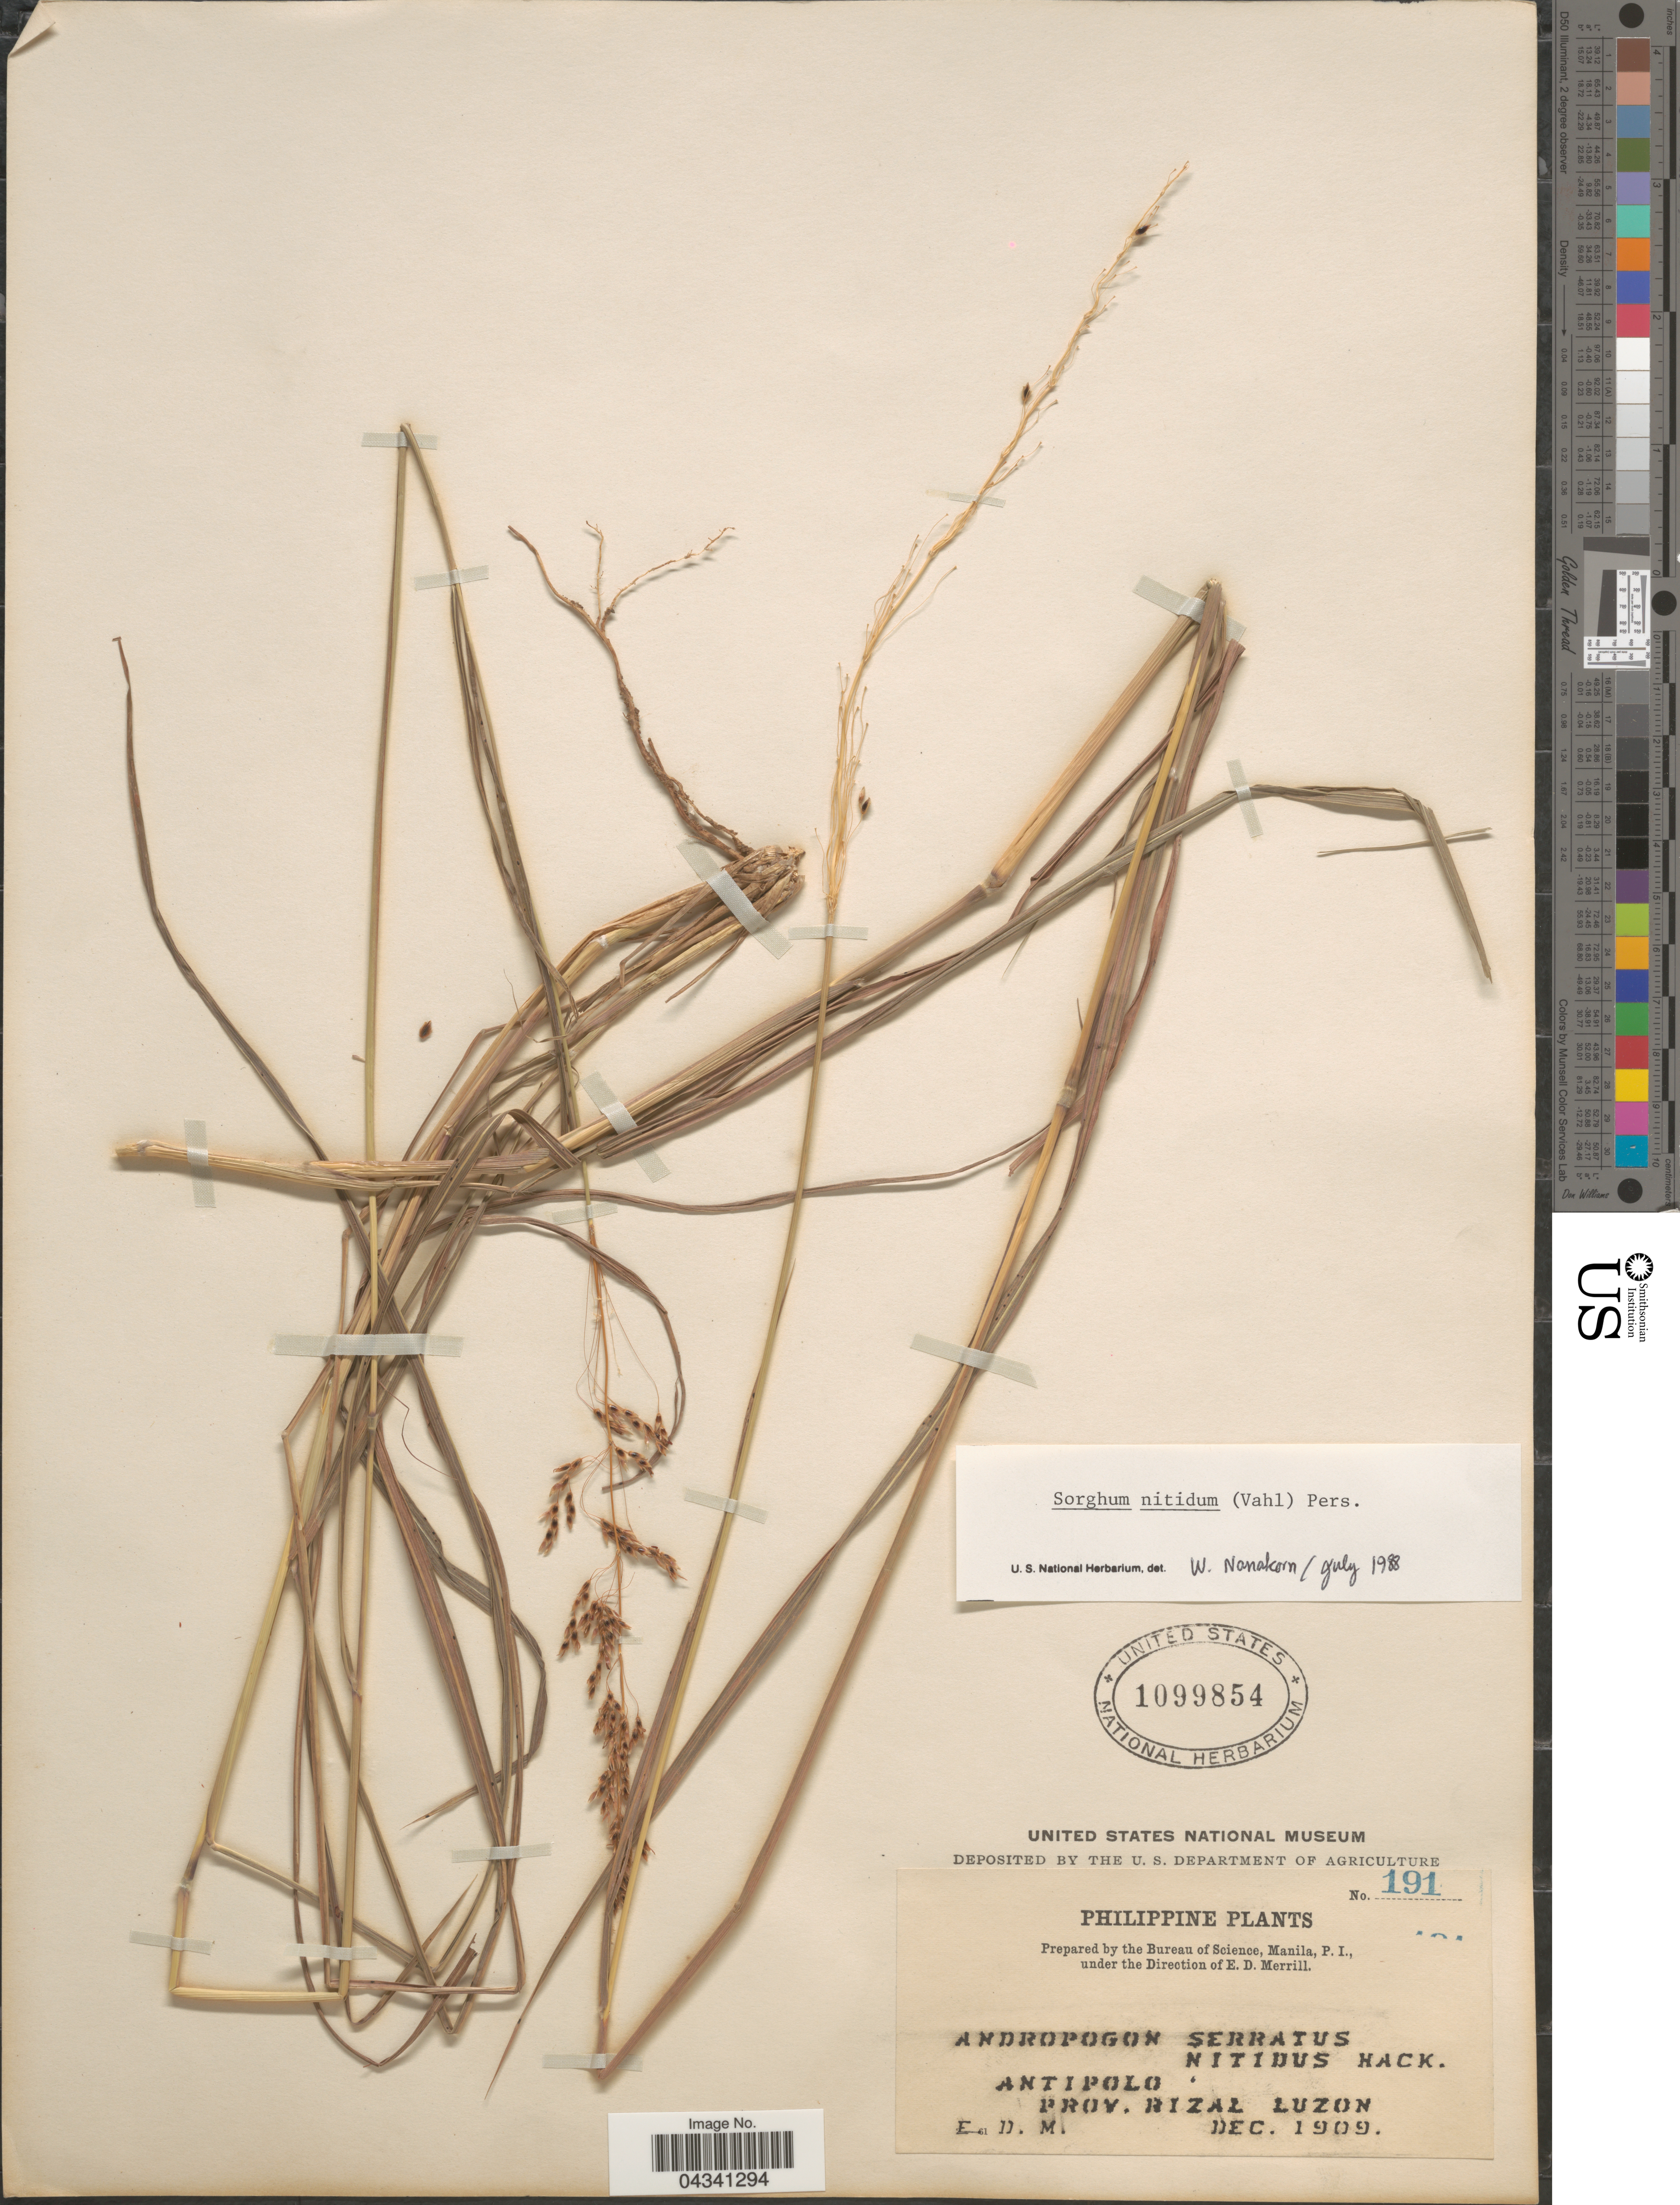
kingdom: Plantae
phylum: Tracheophyta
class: Liliopsida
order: Poales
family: Poaceae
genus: Sorghum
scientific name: Sorghum nitidum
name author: (Vahl) Pers.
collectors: E. D. Merrill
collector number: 191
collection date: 1909-12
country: Philippines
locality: Antipolo, Prov. Rizal. Luzon.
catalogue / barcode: US 1099854